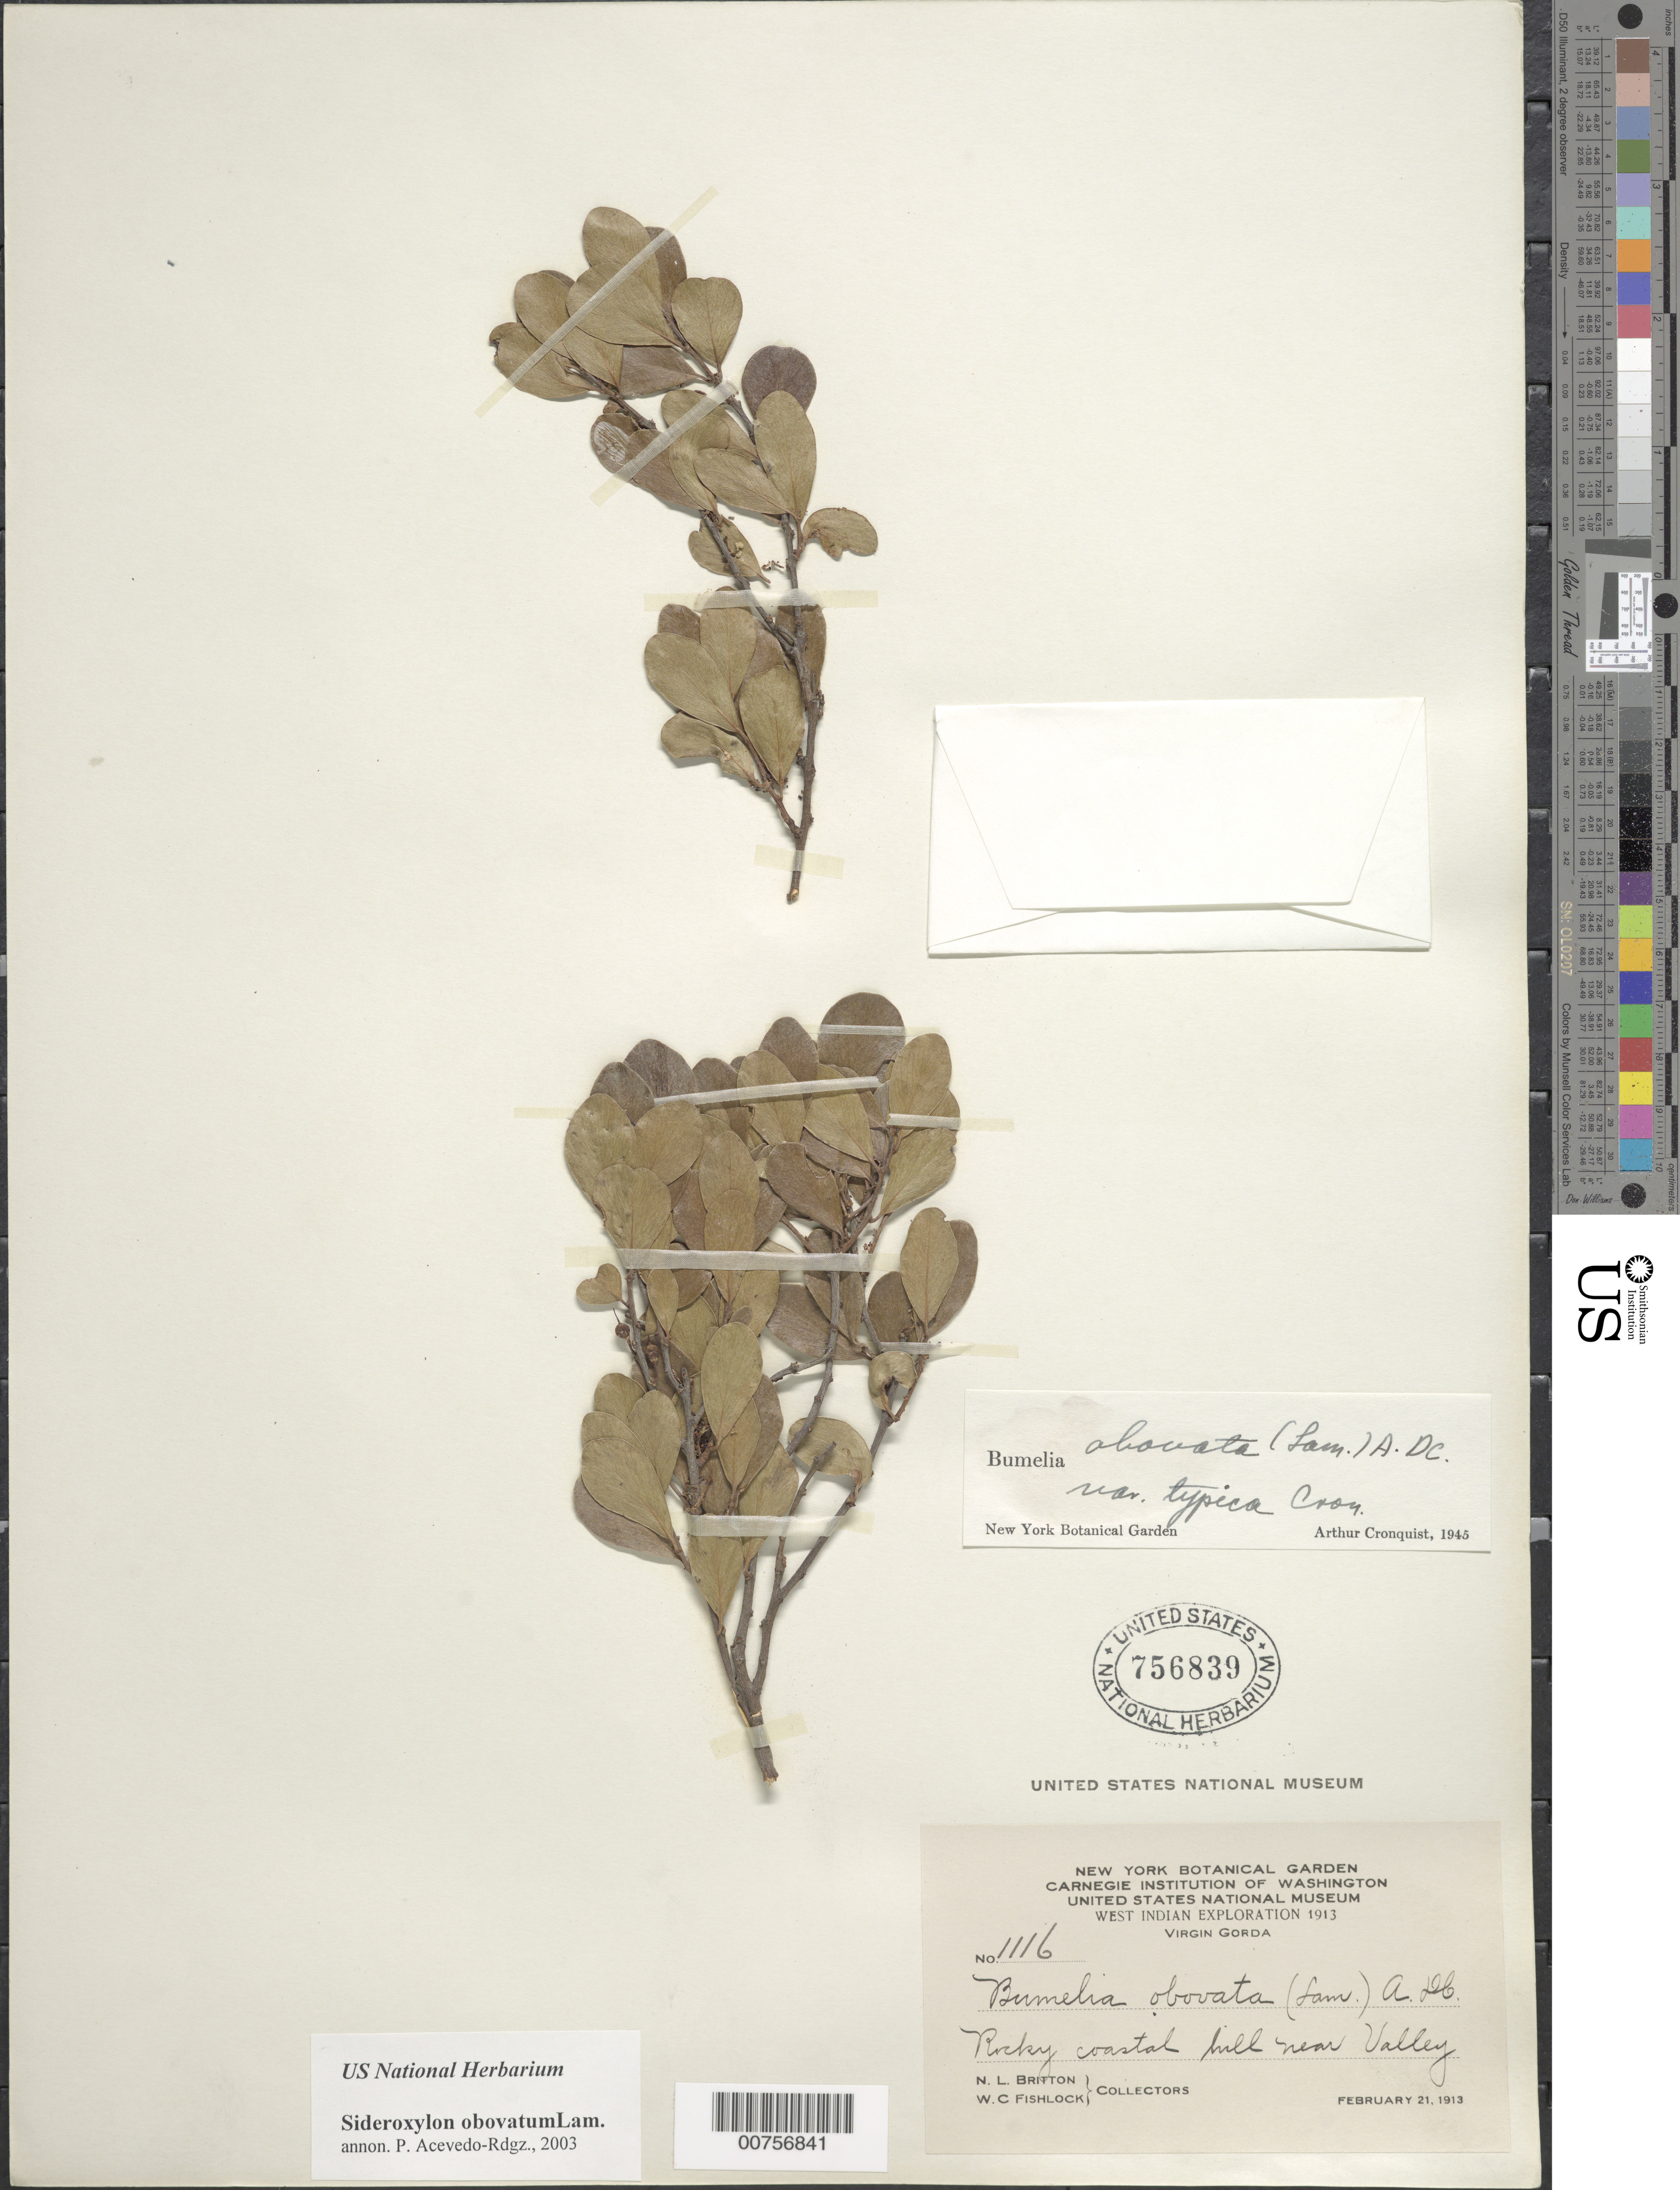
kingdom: Plantae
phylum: Tracheophyta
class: Magnoliopsida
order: Ericales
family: Sapotaceae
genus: Sideroxylon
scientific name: Sideroxylon obovatum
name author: Lam.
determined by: Acevedo-Rodríguez, P., (BOT), Smithsonian Institution - National Museum of Natural History (UNITED STATES)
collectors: N. Britton & W. Fishlock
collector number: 1116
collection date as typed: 21 Feb 1913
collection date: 1913-02-21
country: British Virgin Islands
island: Virgin Gorda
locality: Rocky coastal hill near valley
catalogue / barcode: US 756839